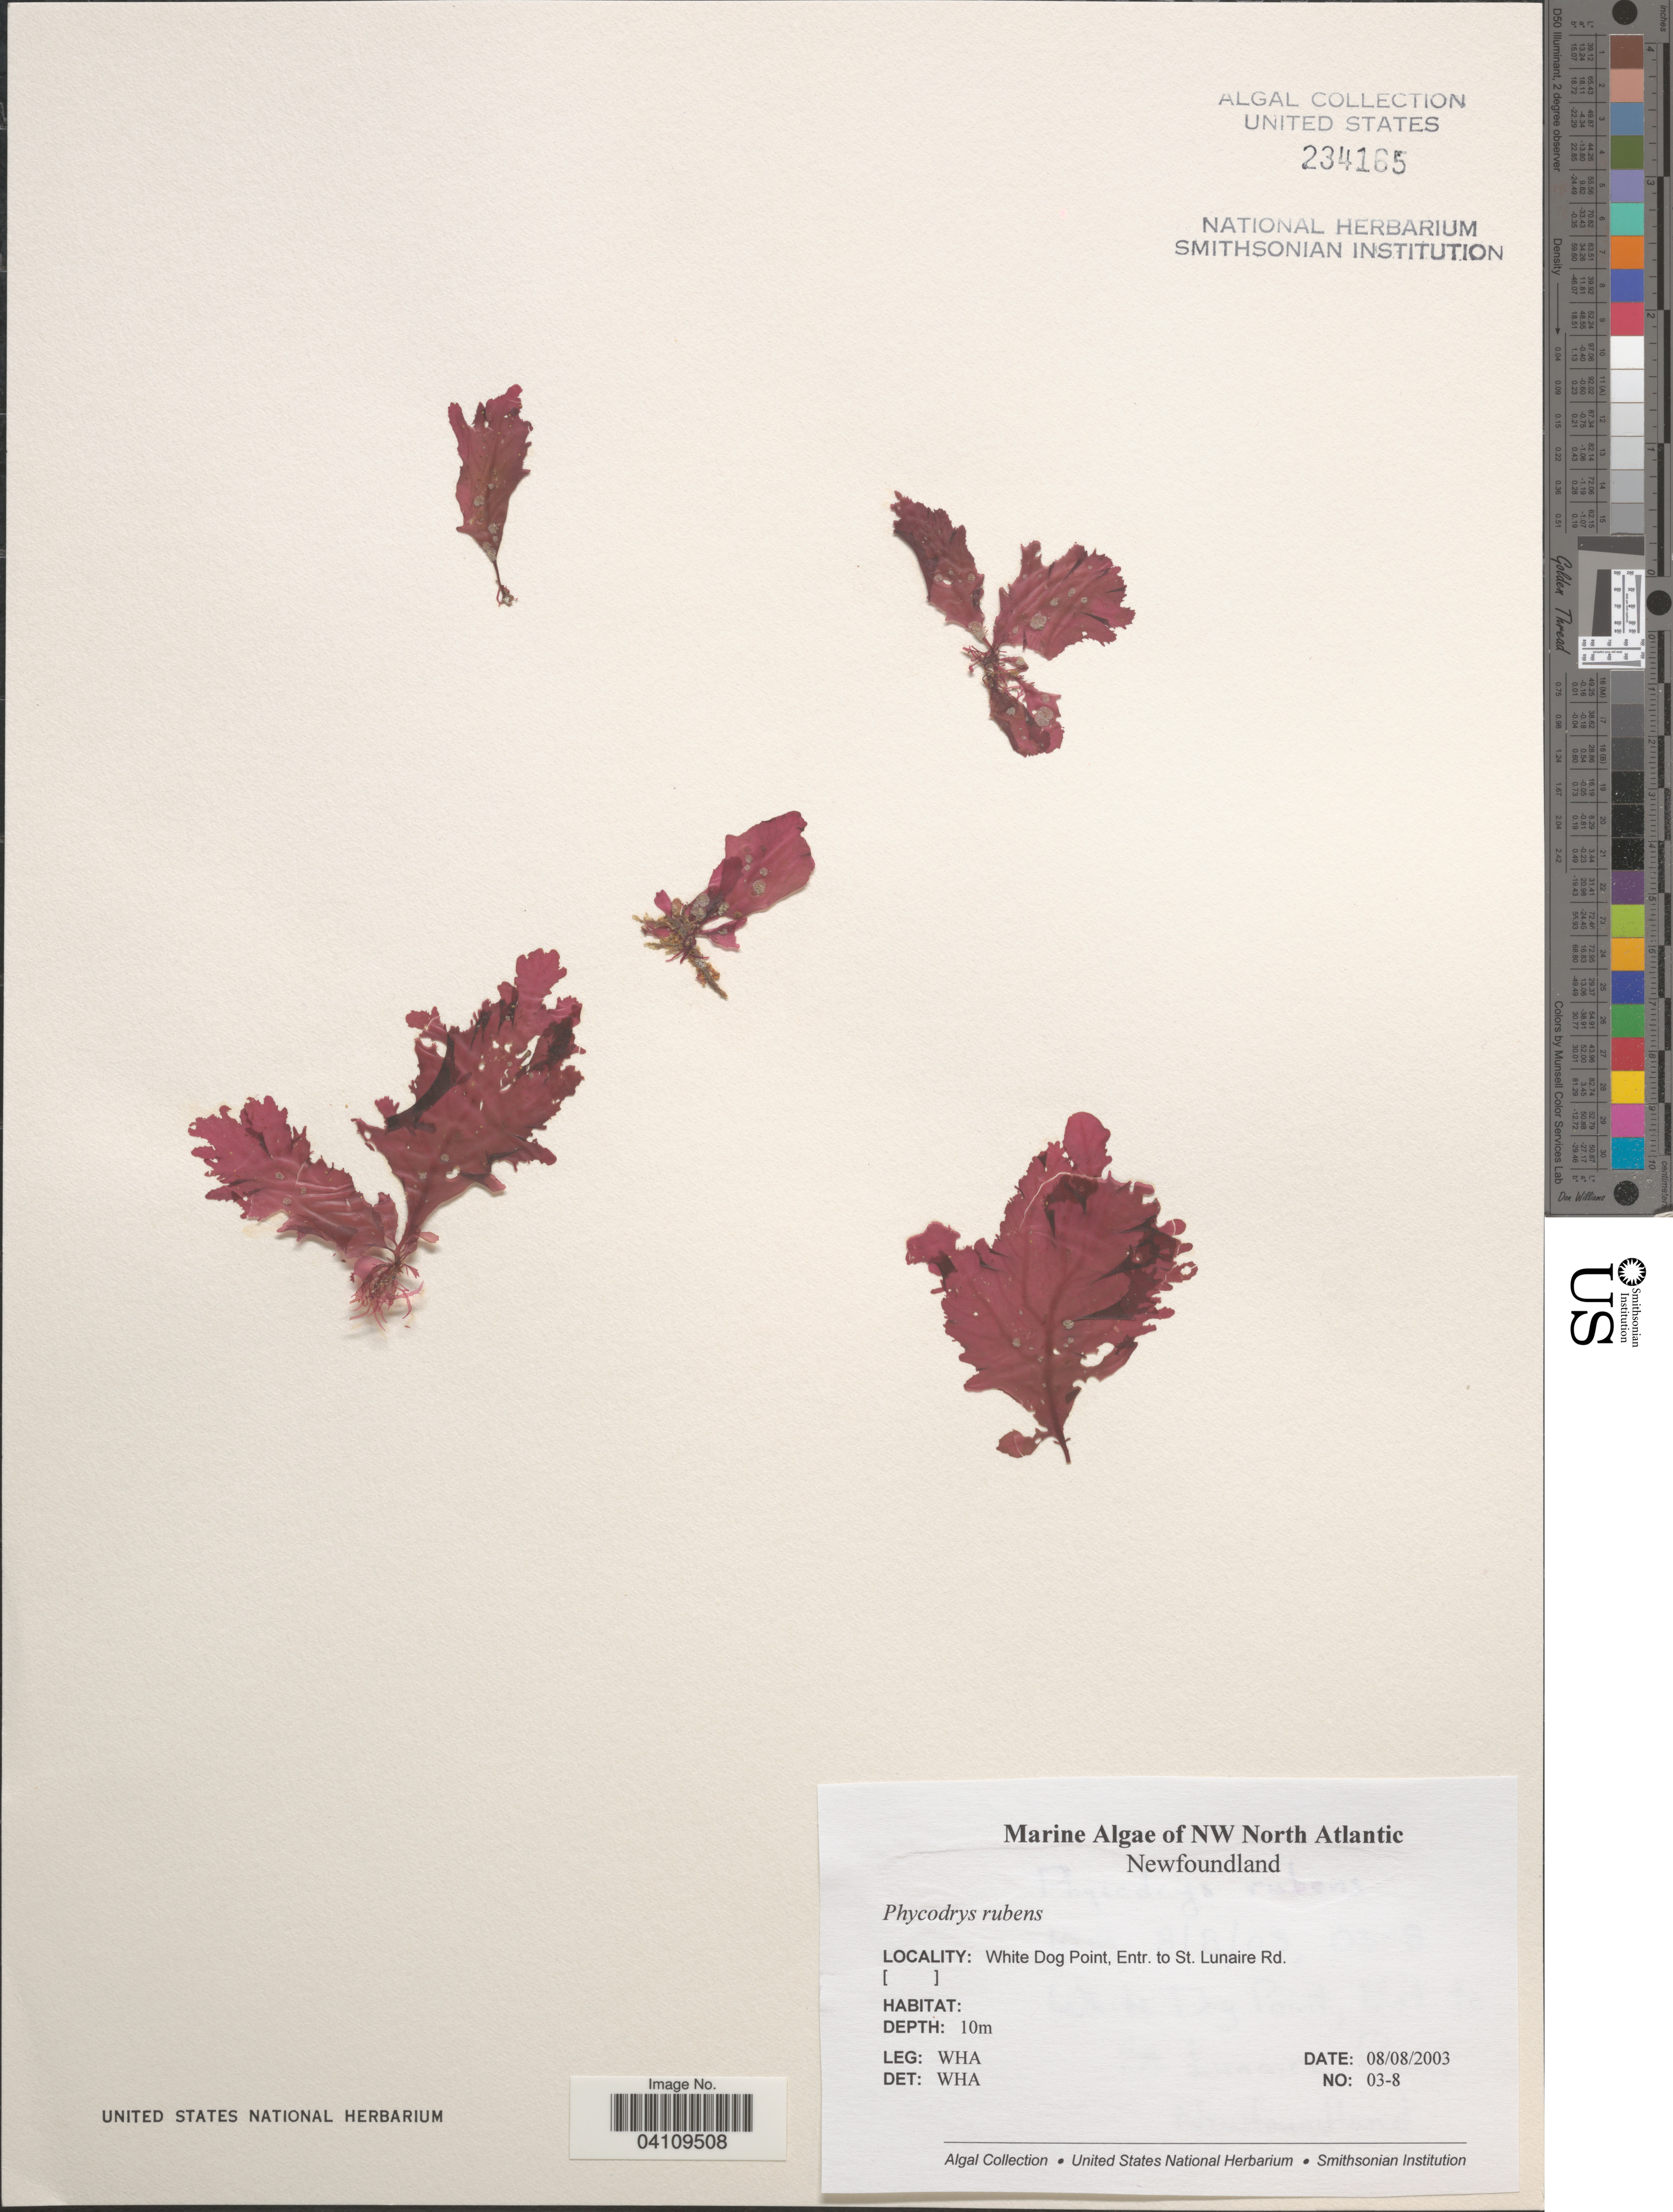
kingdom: Plantae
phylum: Rhodophyta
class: Florideophyceae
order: Ceramiales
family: Delesseriaceae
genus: Phycodrys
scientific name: Phycodrys rubens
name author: (L.) Batters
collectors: W. H. Adey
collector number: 03-8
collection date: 2003-08-08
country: Canada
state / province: Newfoundland and Labrador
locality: NW North Atlantic. White Dog Point, Entr. to St. Lunaire Rd.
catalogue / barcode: US 234165